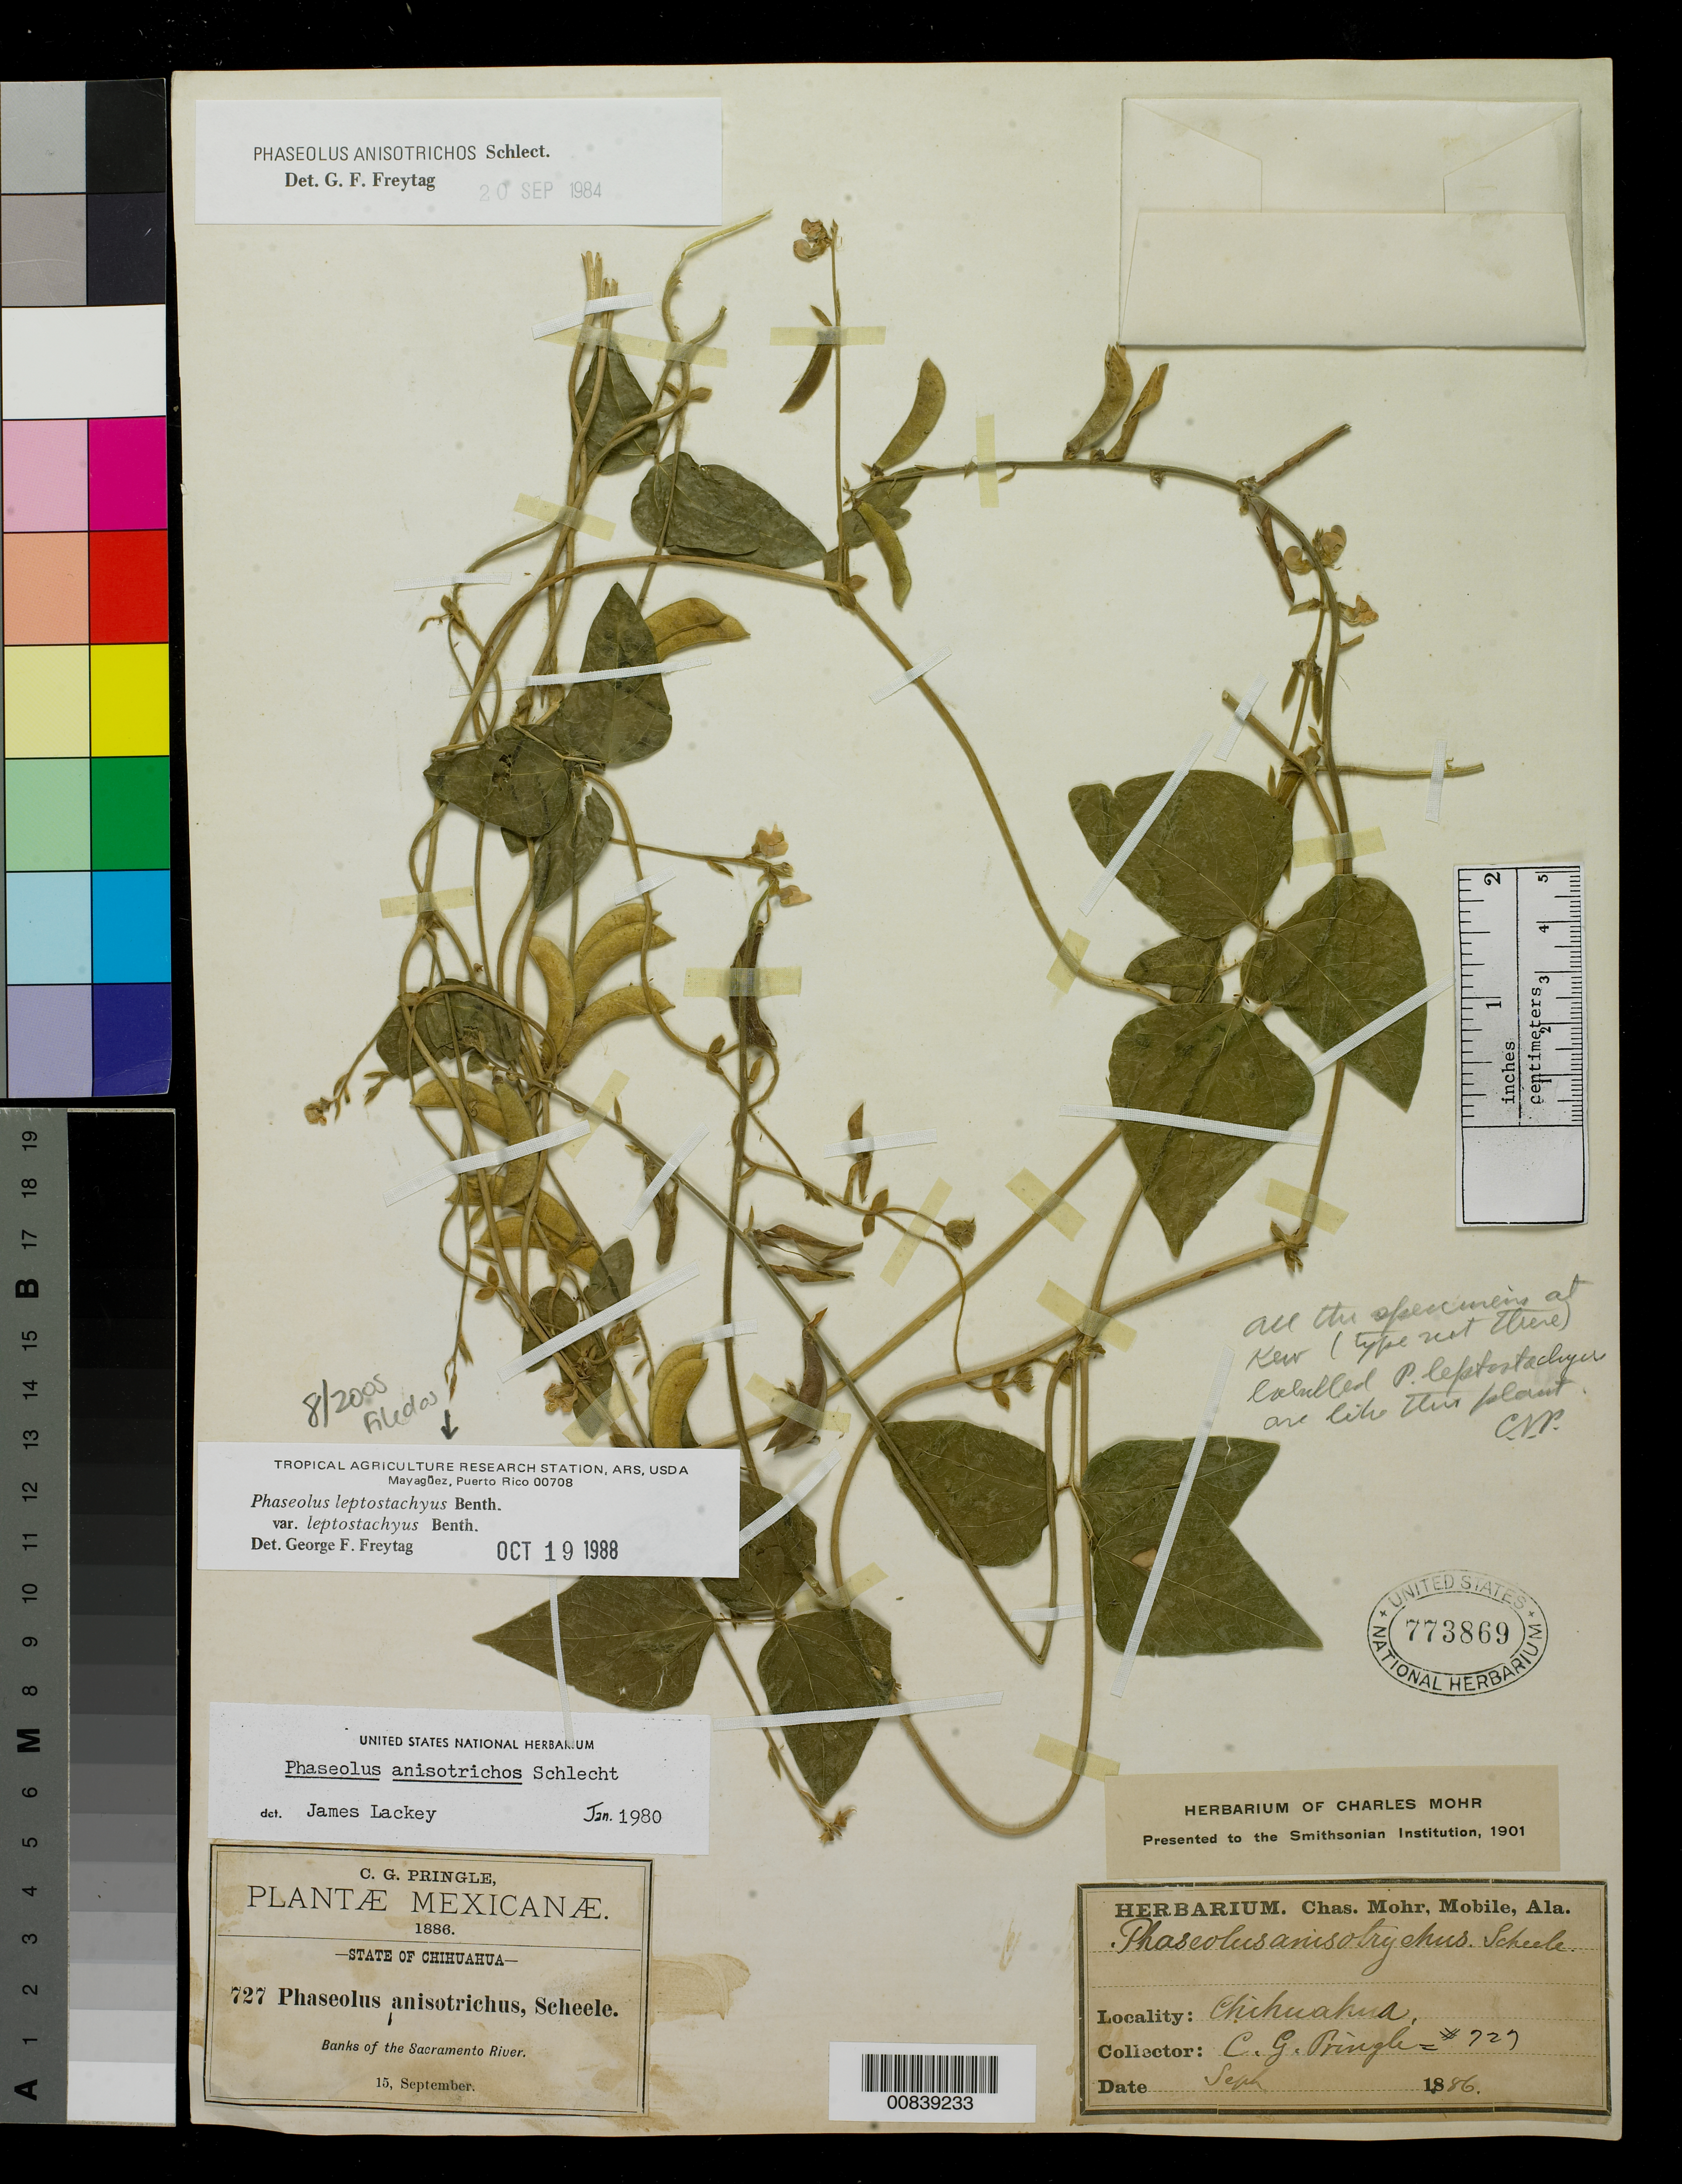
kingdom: Plantae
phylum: Tracheophyta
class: Magnoliopsida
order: Fabales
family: Fabaceae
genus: Phaseolus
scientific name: Phaseolus leptostachyus var. leptostachyus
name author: Benth.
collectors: C. G. Pringle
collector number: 727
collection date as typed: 15 Sep 1886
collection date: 1886-09-15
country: Mexico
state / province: Chihuahua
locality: Banks of the Sacramento River.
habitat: River banks.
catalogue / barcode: US 773869